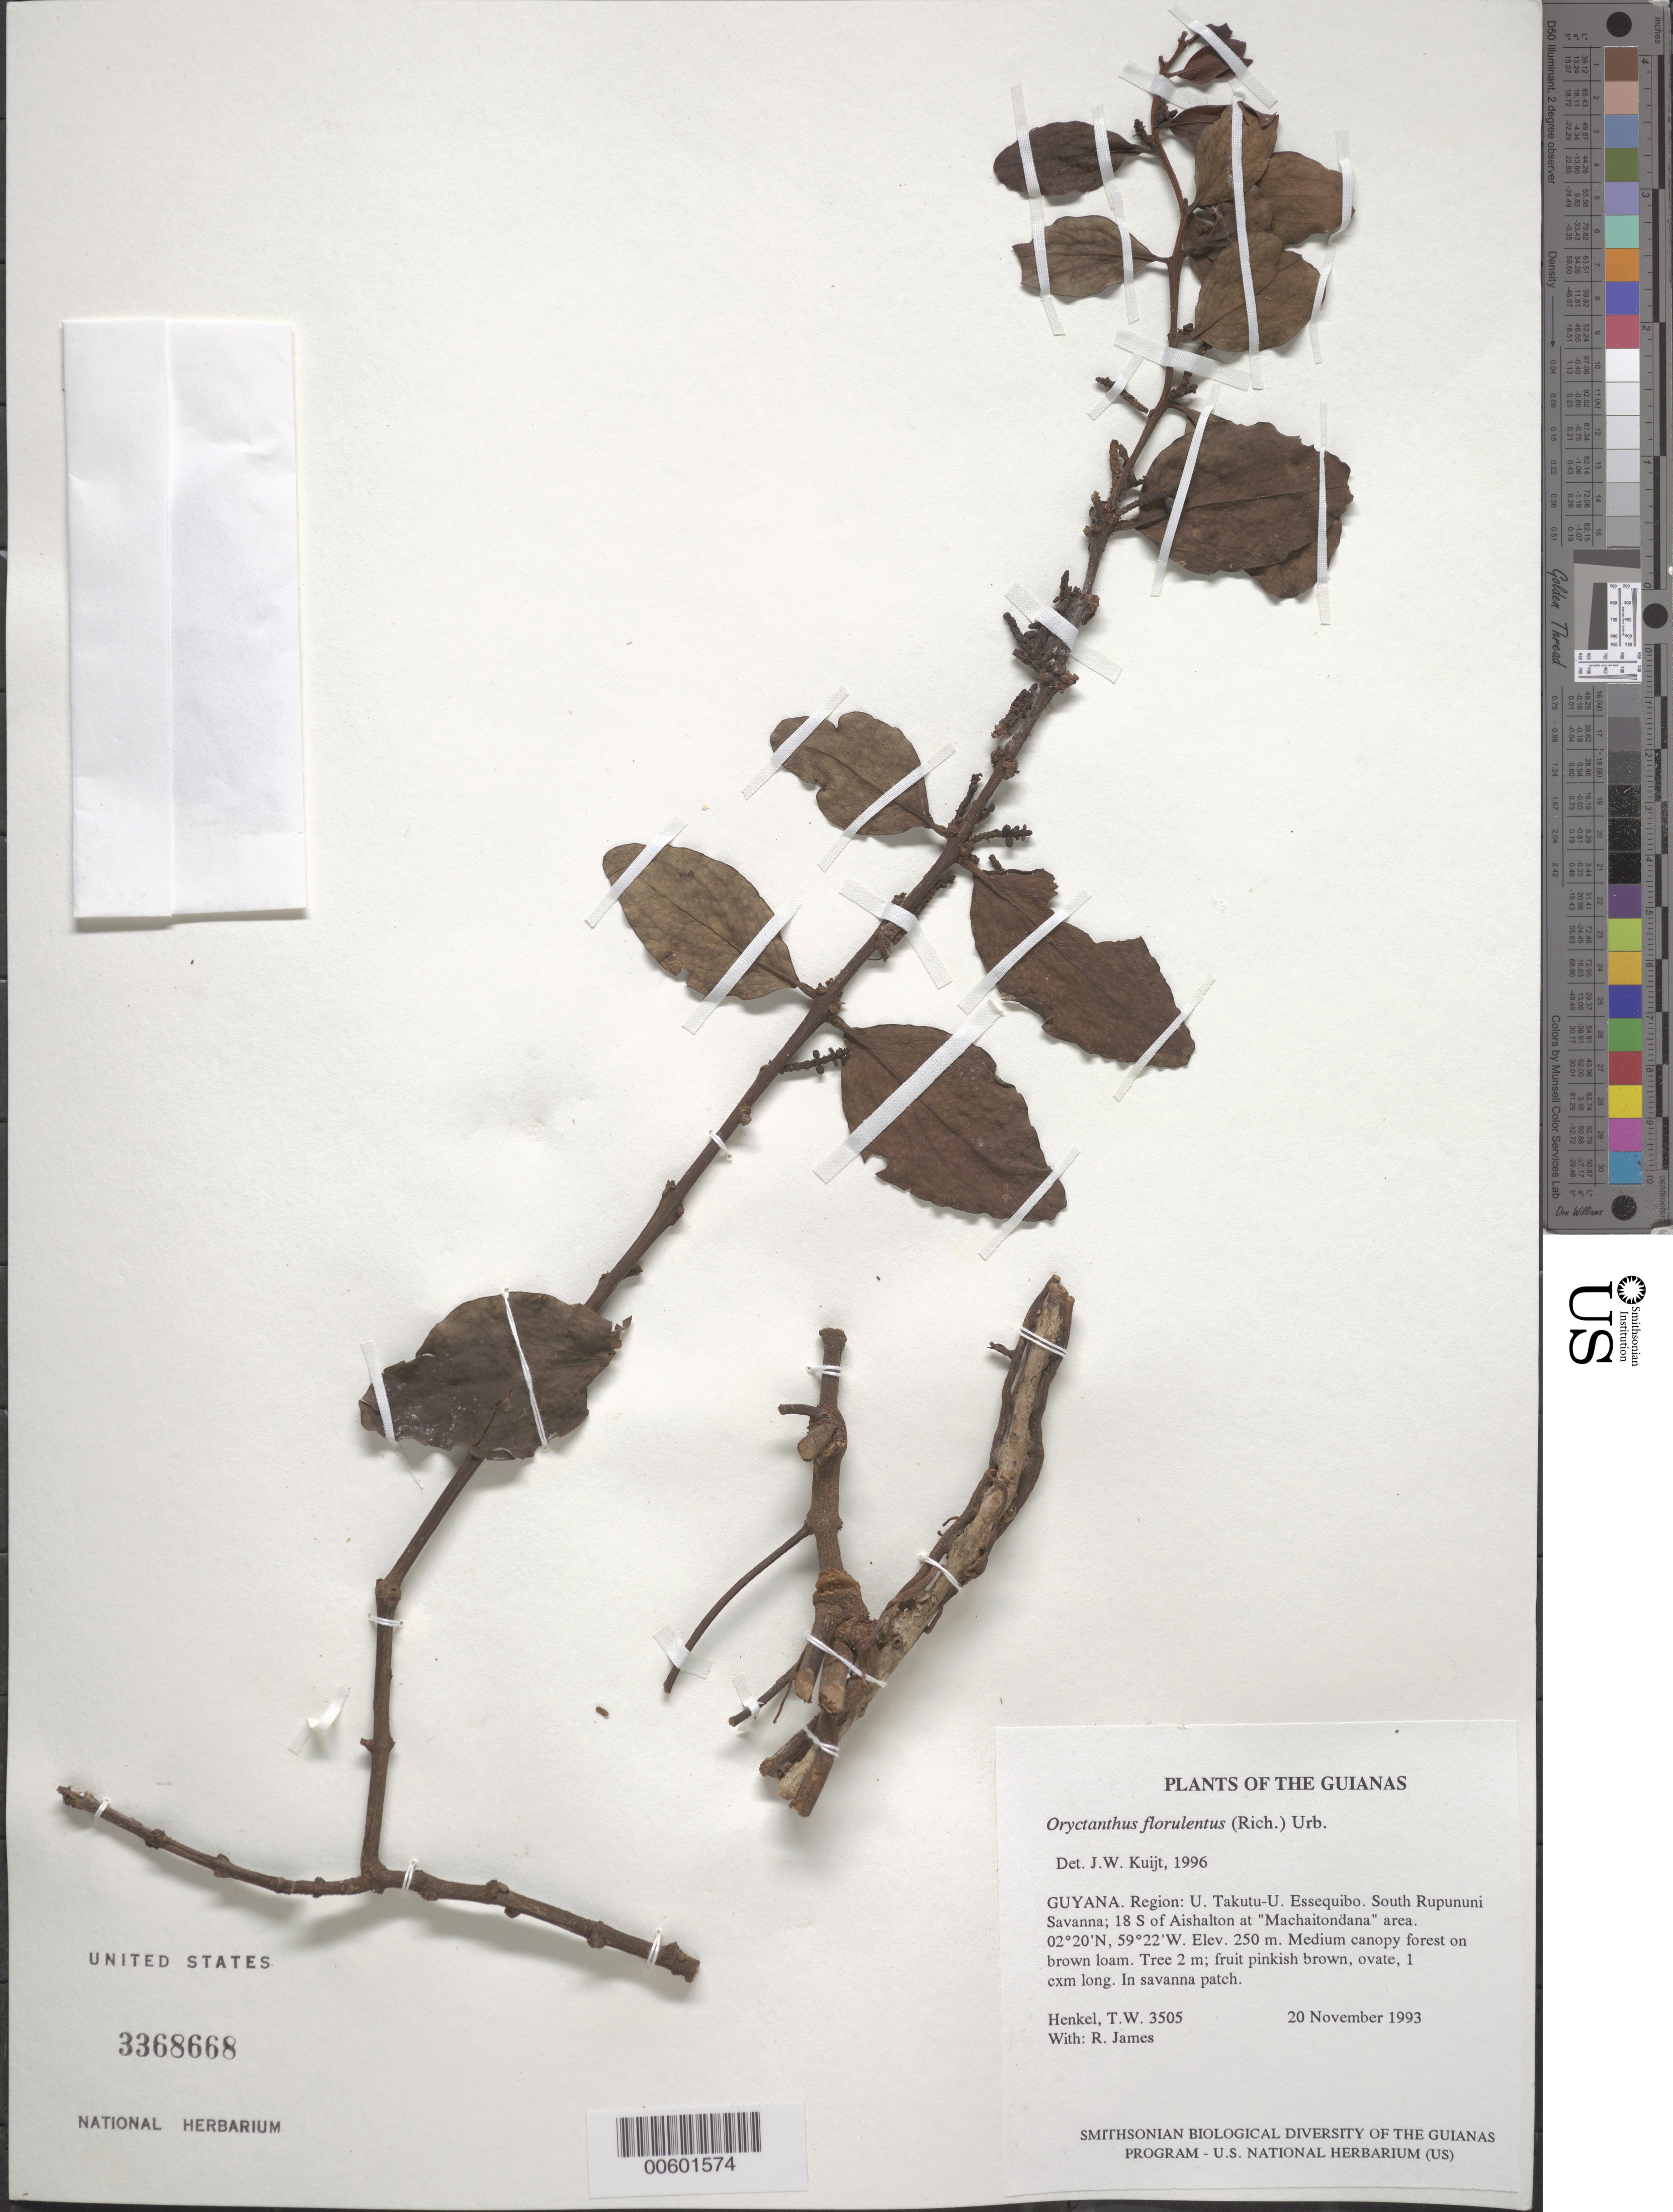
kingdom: Plantae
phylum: Tracheophyta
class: Magnoliopsida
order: Santalales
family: Loranthaceae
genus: Oryctanthus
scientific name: Oryctanthus florulentus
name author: (Rich.) Tiegh.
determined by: Kuijt, Job, (CANADA)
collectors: T. Henkel & R. James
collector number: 3505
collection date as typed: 20 November 1993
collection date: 1993-11-20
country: Guyana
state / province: U. Takutu-U. Essequibo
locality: South Rupununi Savanna; 18 S of Aishalton at "Machaitondana" area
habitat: Medium canopy forest on brown loam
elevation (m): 250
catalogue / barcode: US 3368668